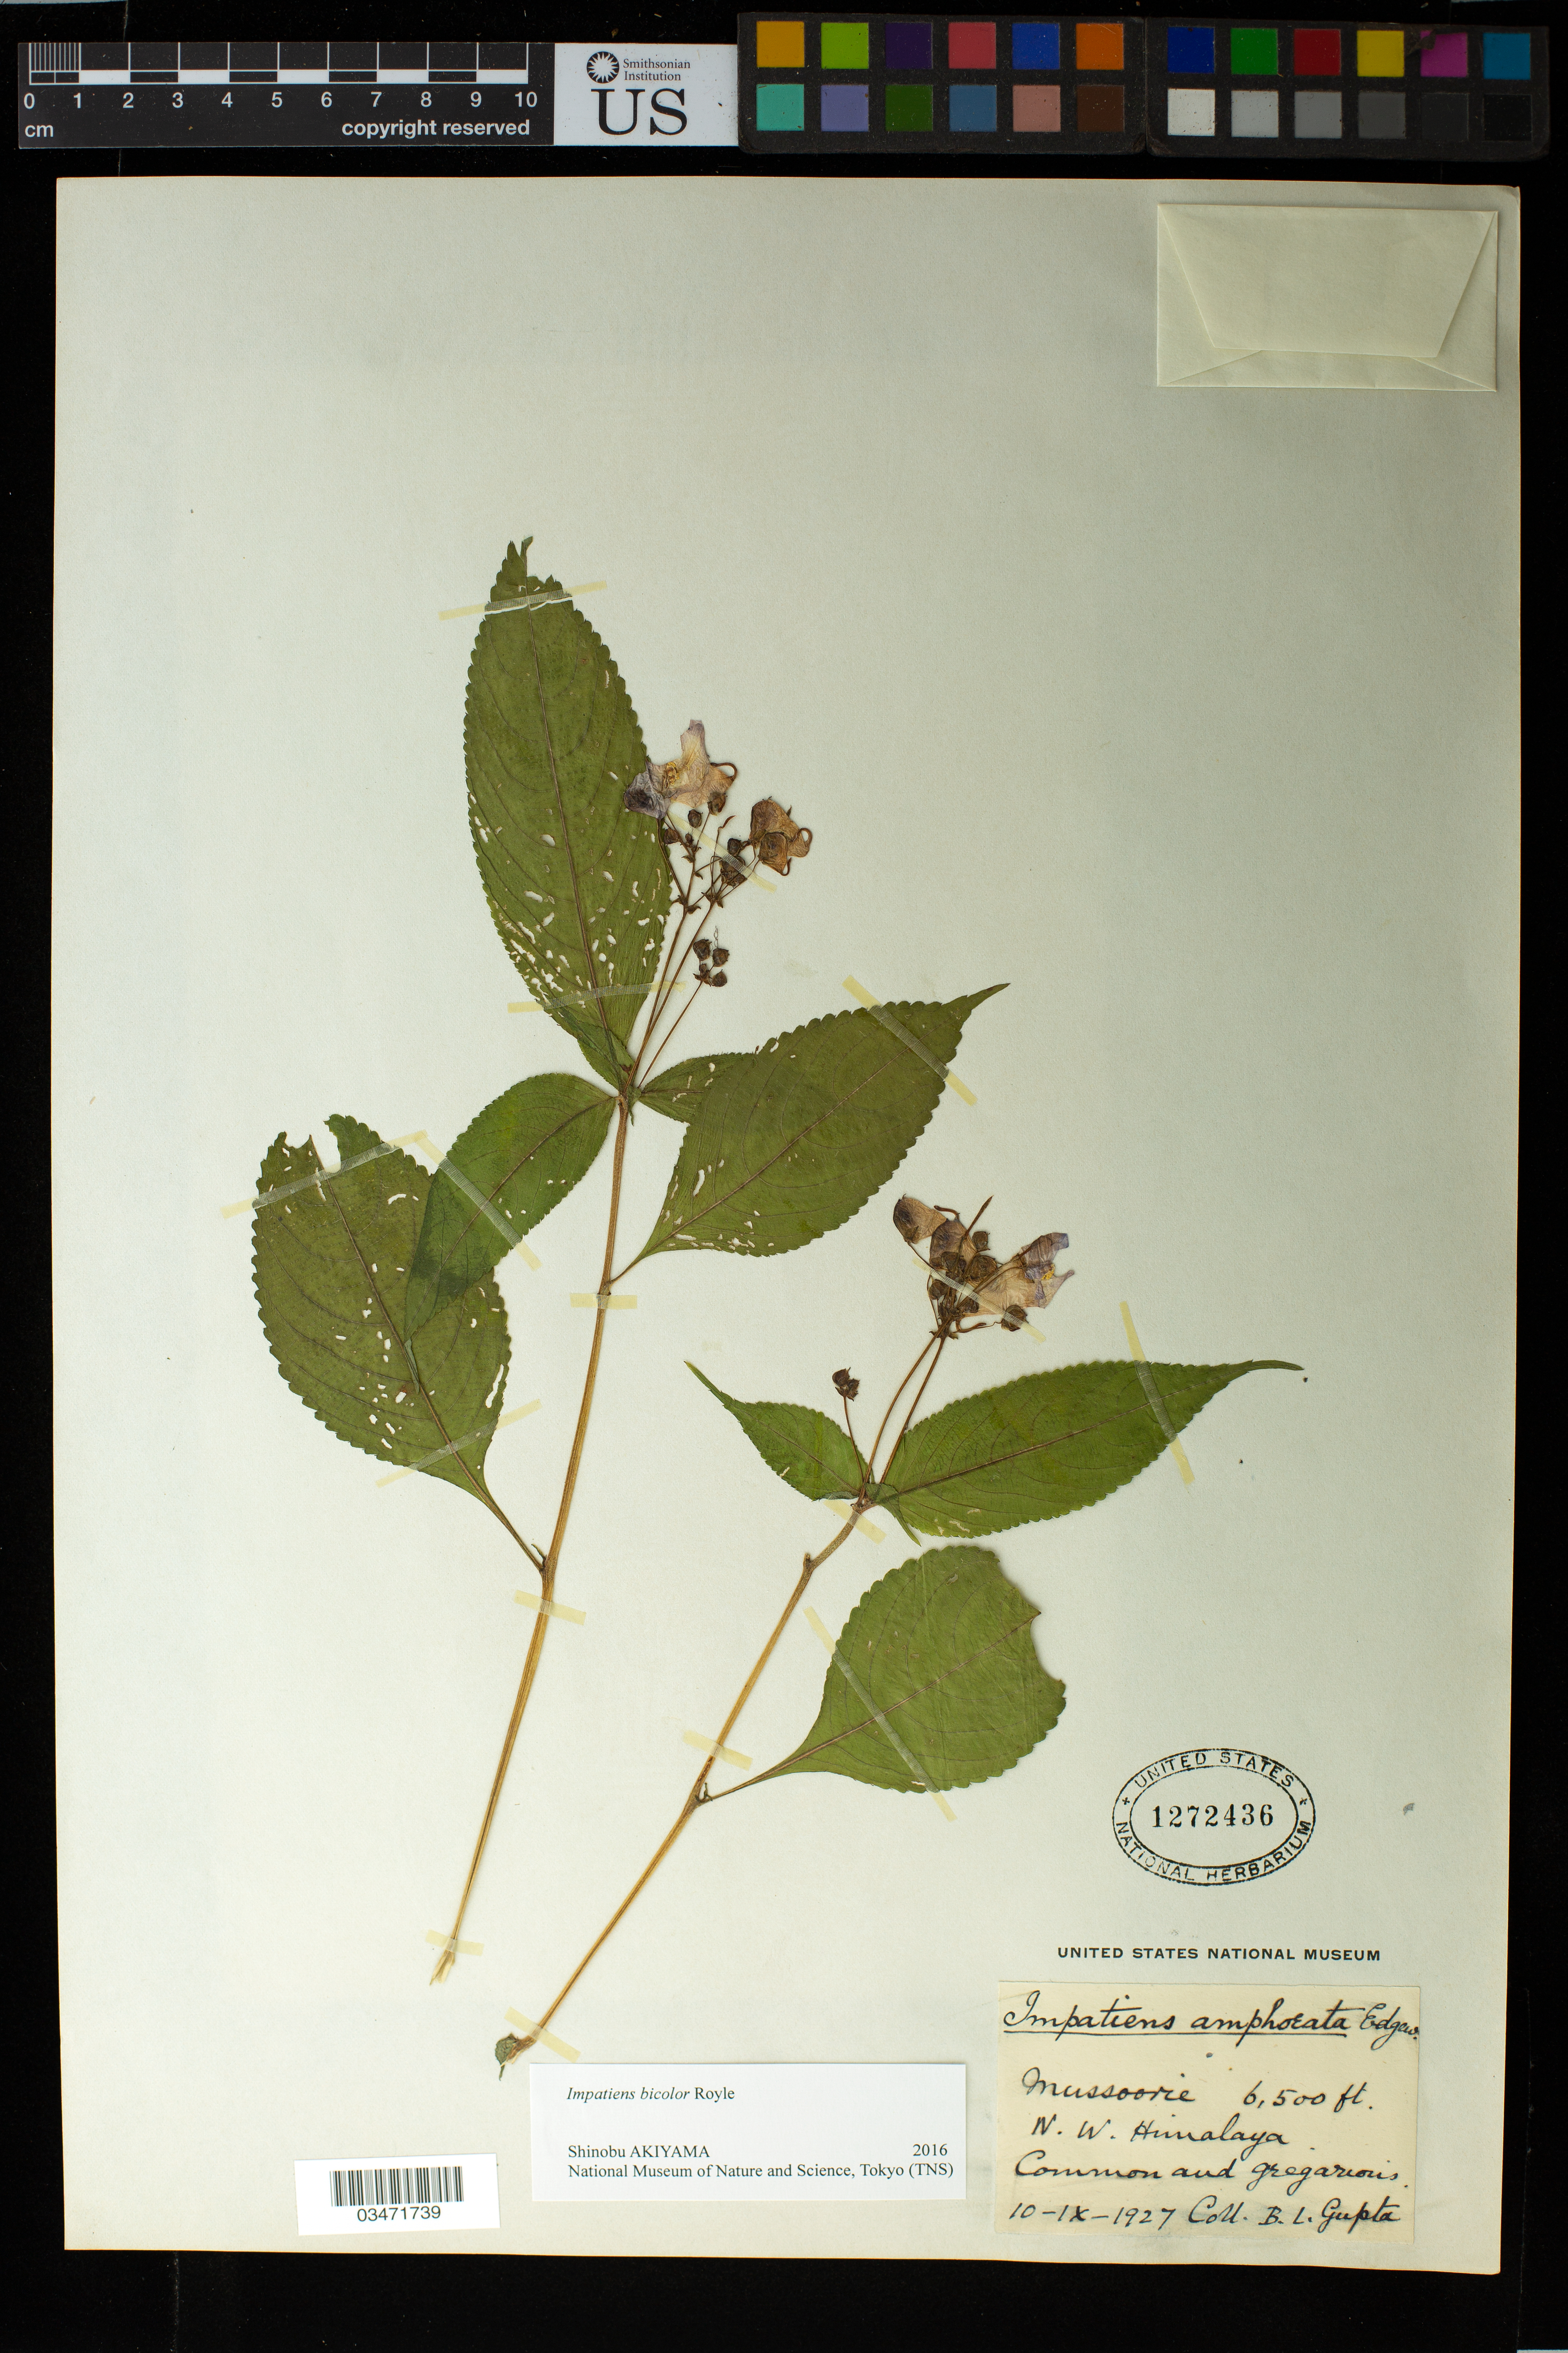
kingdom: Plantae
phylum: Tracheophyta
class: Magnoliopsida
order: Ericales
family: Balsaminaceae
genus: Impatiens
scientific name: Impatiens bicolor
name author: Royle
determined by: Akiyama, Shinobu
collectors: B. L. Gupta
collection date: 1927-09-10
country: India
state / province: Uttarakhand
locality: Mussoorie, NW Himalaya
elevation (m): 1981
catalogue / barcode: US 1272436